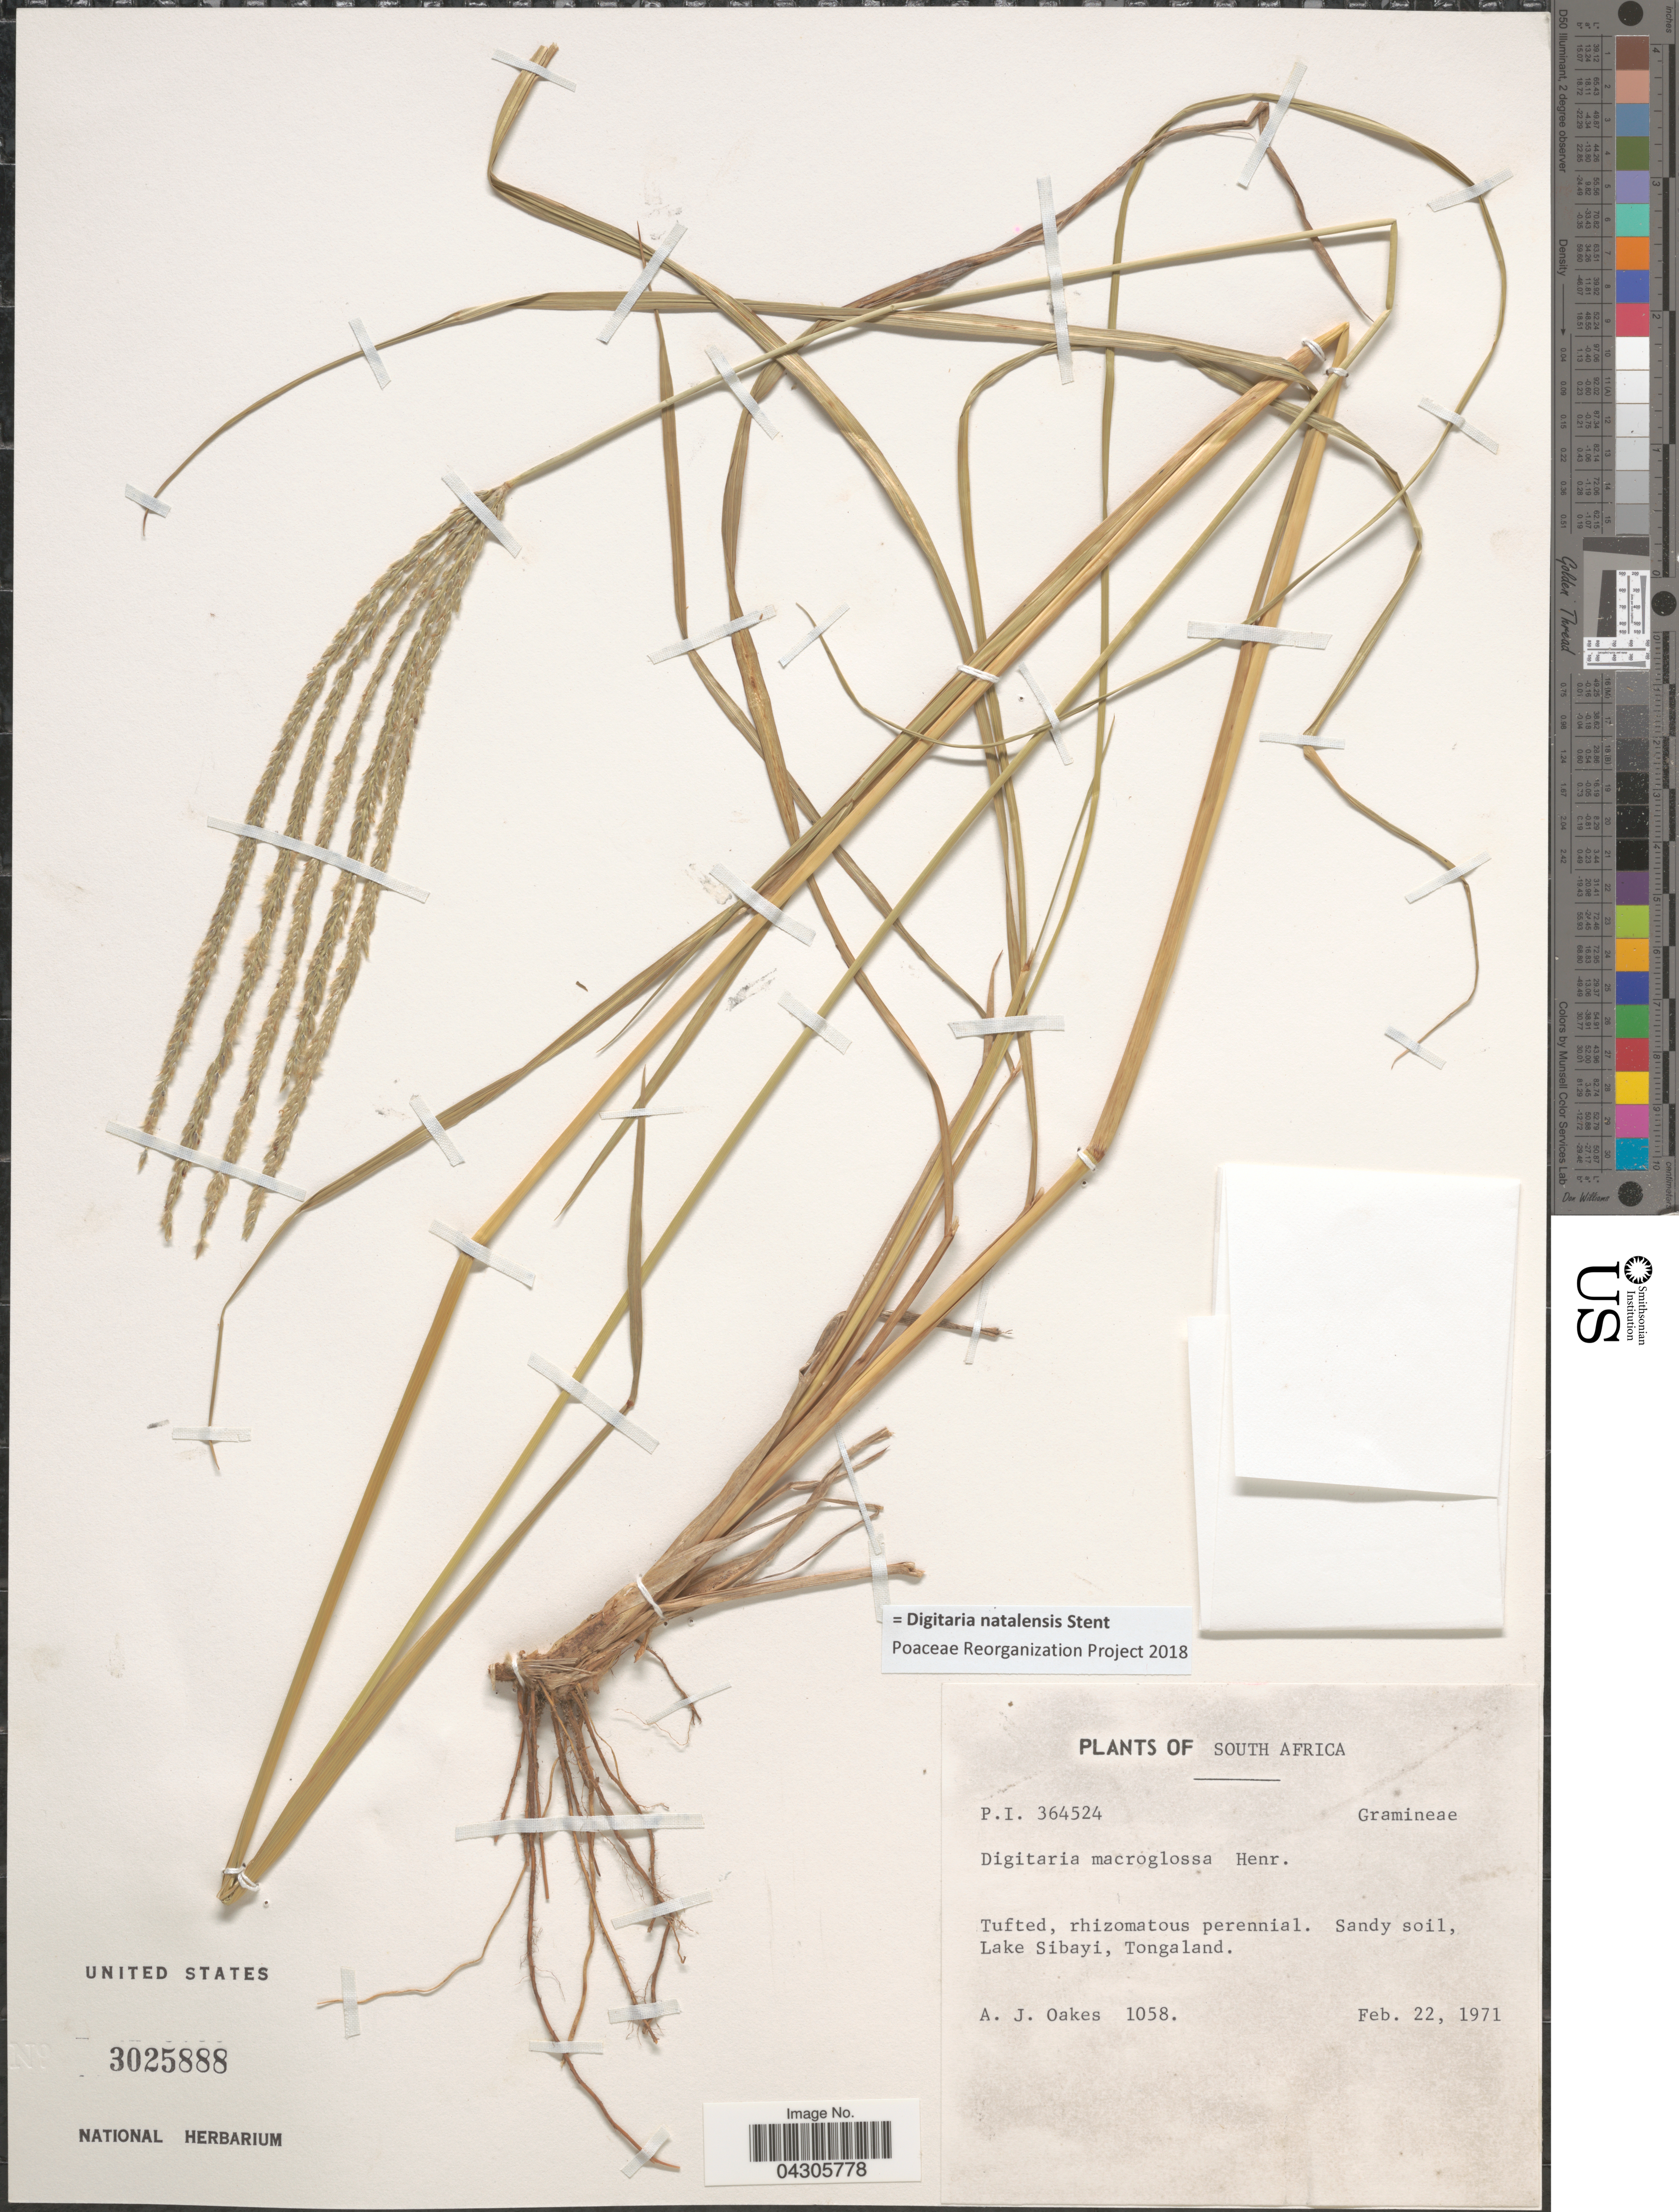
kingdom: Plantae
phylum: Tracheophyta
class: Liliopsida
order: Poales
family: Poaceae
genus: Digitaria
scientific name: Digitaria natalensis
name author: Stent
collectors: A. Oakes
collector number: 1058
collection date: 1971-02-22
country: South Africa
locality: Lake Sibayi, Tongaland.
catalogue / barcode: US 3025888